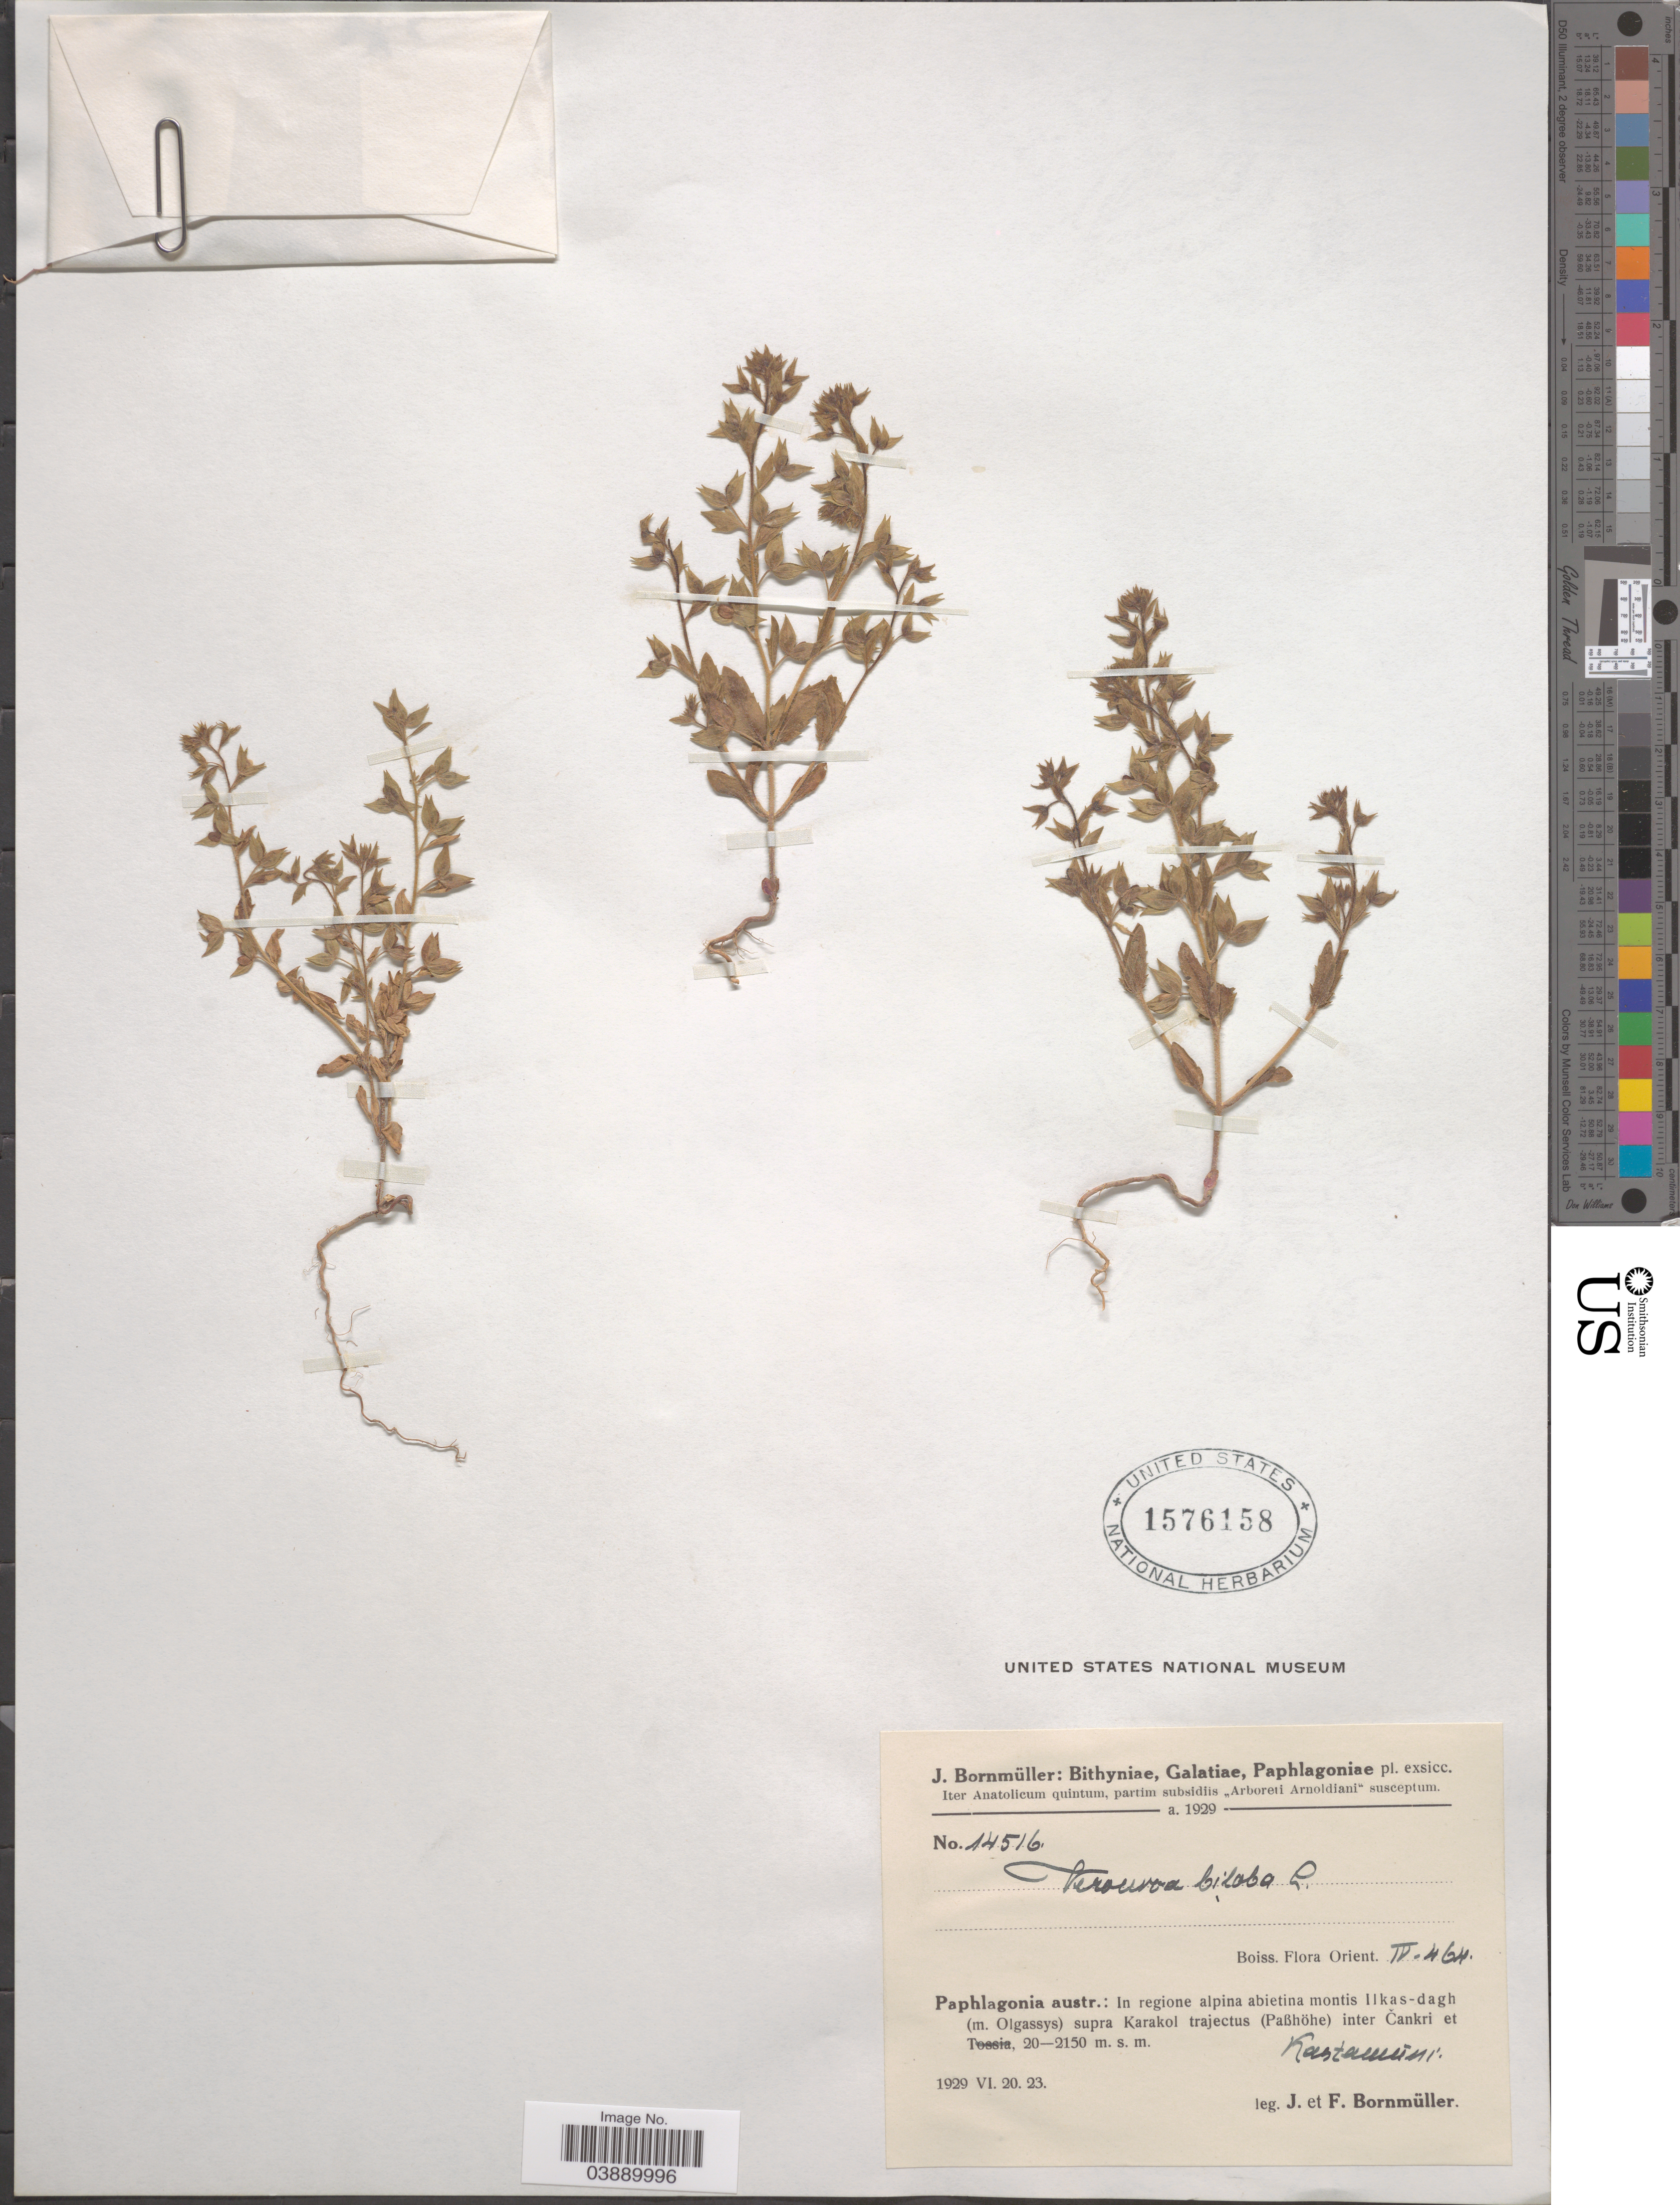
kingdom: Plantae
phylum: Tracheophyta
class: Magnoliopsida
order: Lamiales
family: Plantaginaceae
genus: Veronica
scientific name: Veronica biloba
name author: Schreb. ex L.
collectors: J. Bornmüller & F. Bornmüller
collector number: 14516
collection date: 1929-06-20/1929-06-23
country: Turkey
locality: Paphlagonia austr.: In regione alpina abietina montis Ilkas-dagh (m. Olgassys) supra Karakol trajectus (Paßhöhe) inter Cankri et Kastaneuni [interpreted].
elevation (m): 2000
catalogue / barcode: US 1576158